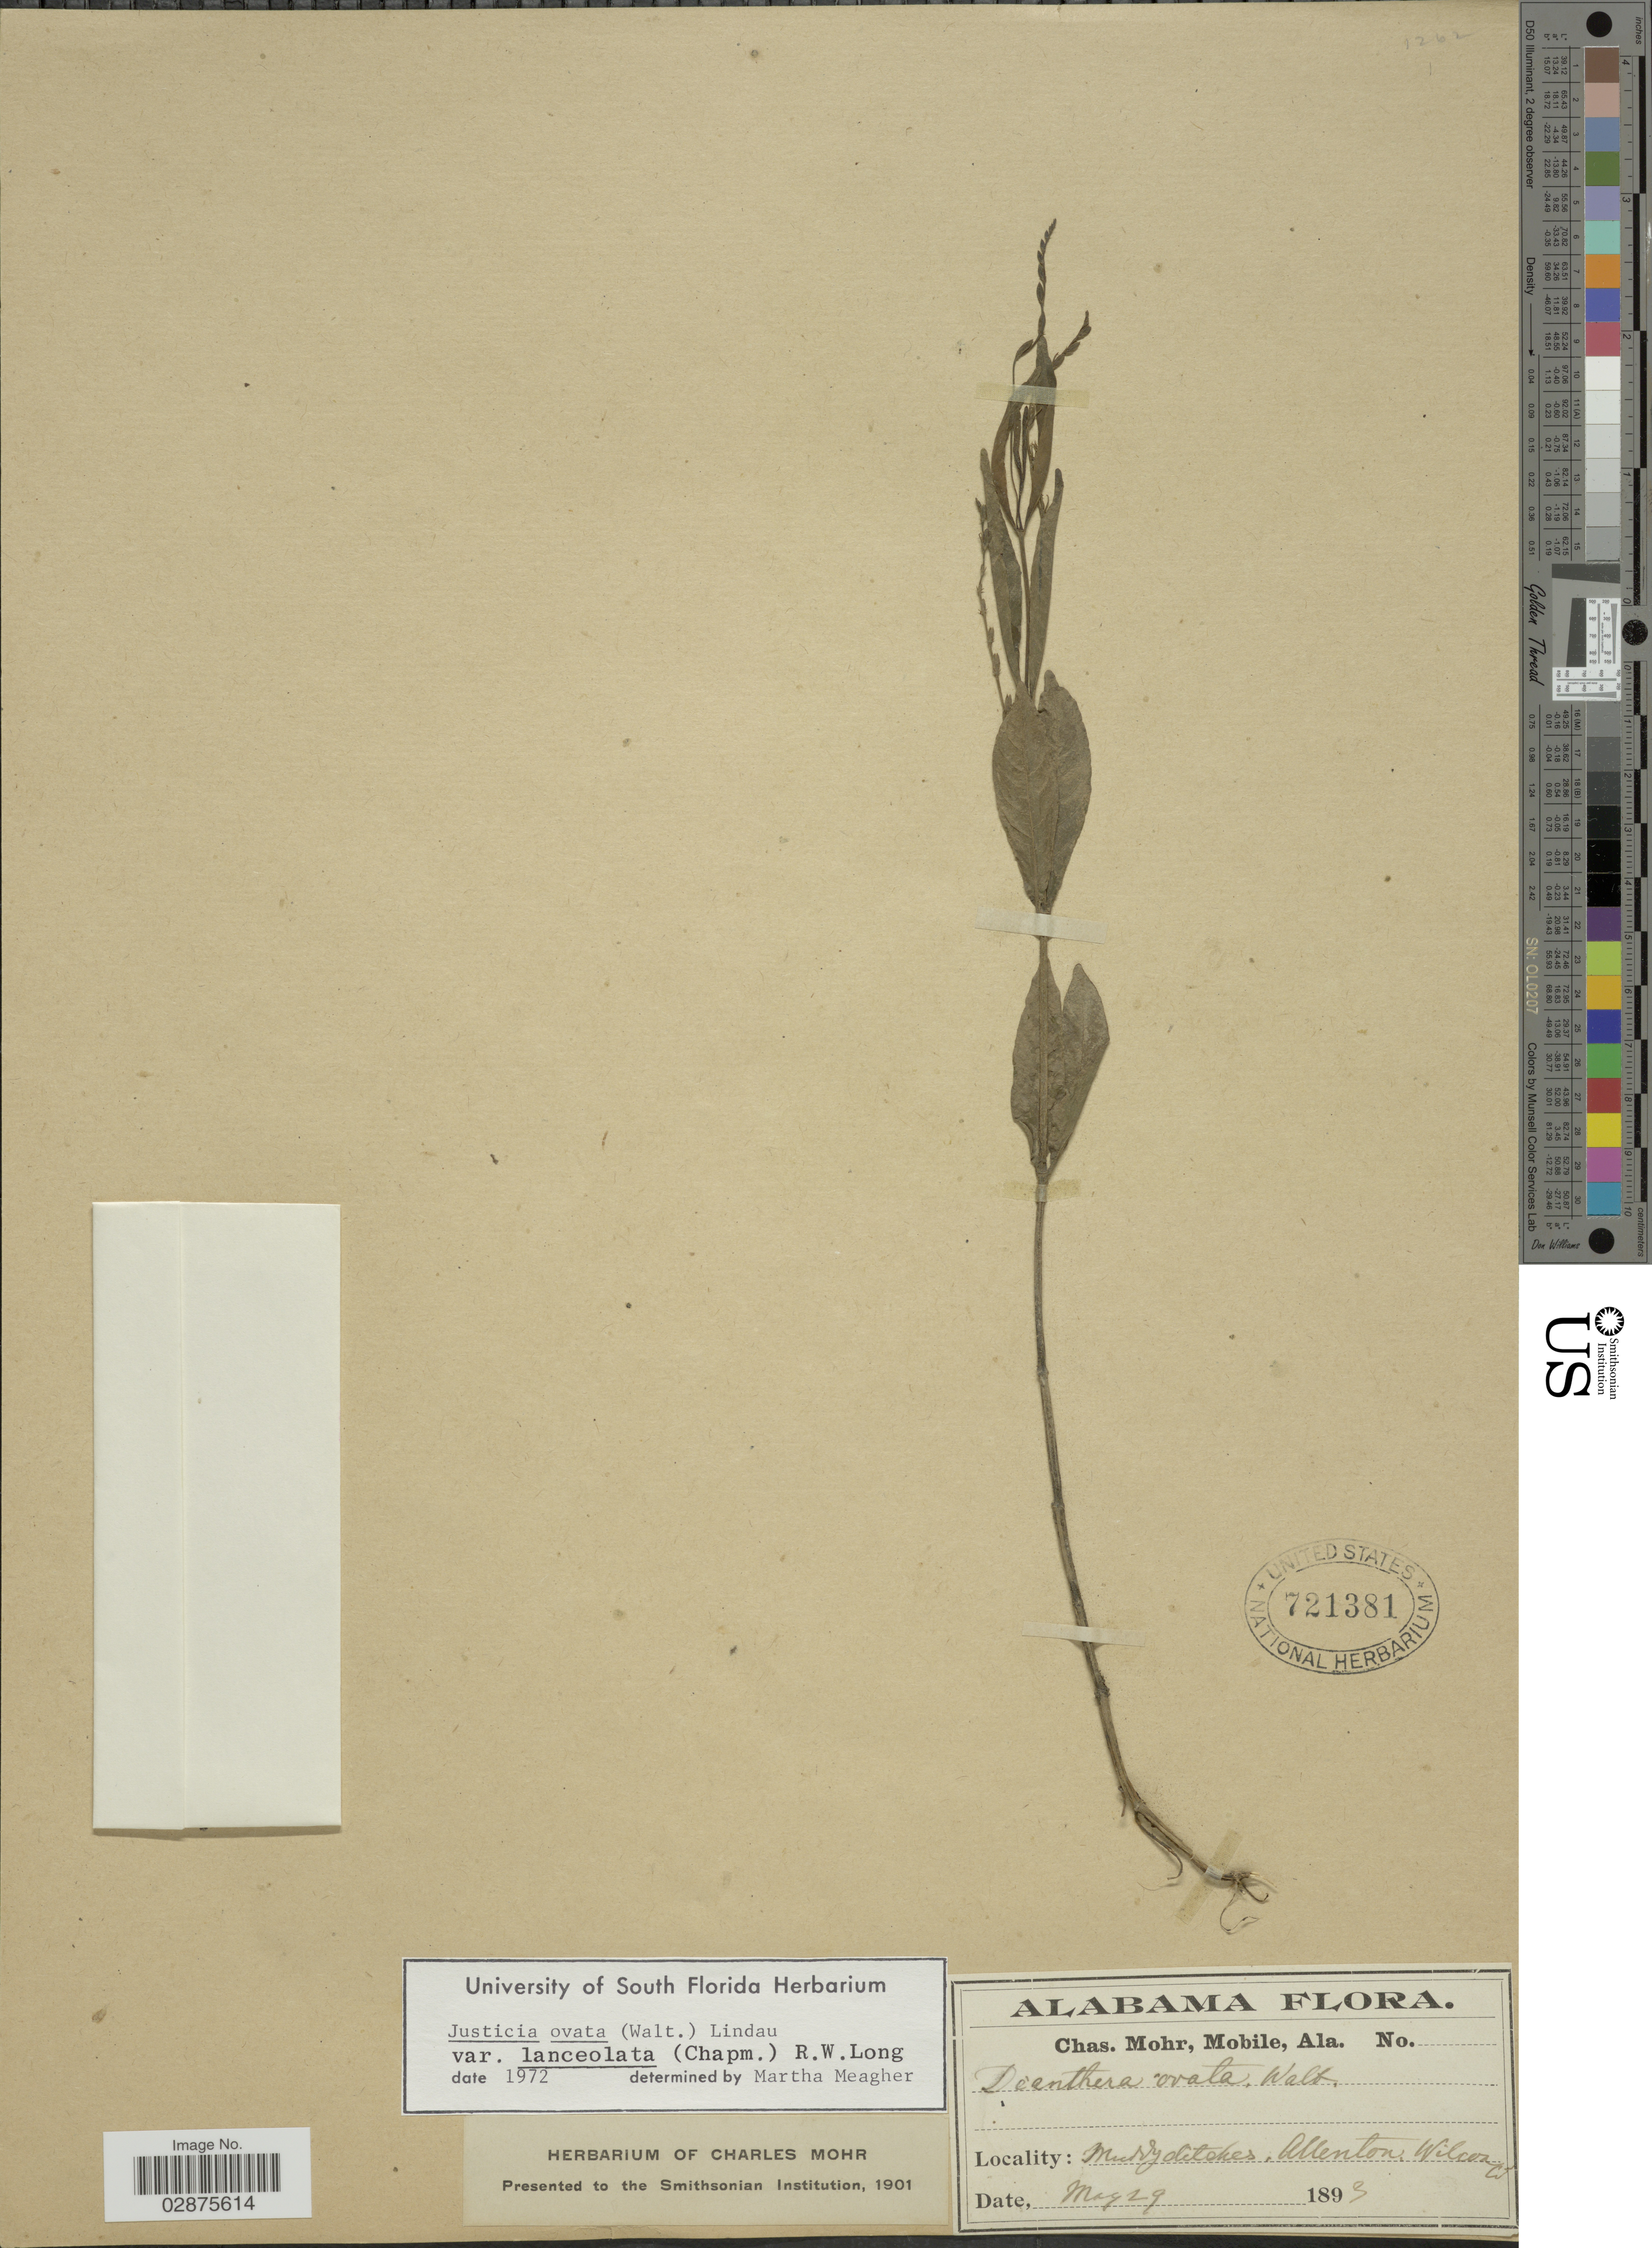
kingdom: Plantae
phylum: Tracheophyta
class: Magnoliopsida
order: Lamiales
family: Acanthaceae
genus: Justicia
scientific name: Justicia lanceolata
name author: (Chapm.) Small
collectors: ex herb. Charles Mohr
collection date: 1893-05-29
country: United States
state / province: Alabama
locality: Muddy ditches, Allenton, Wilcox Co.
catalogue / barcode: US 721381